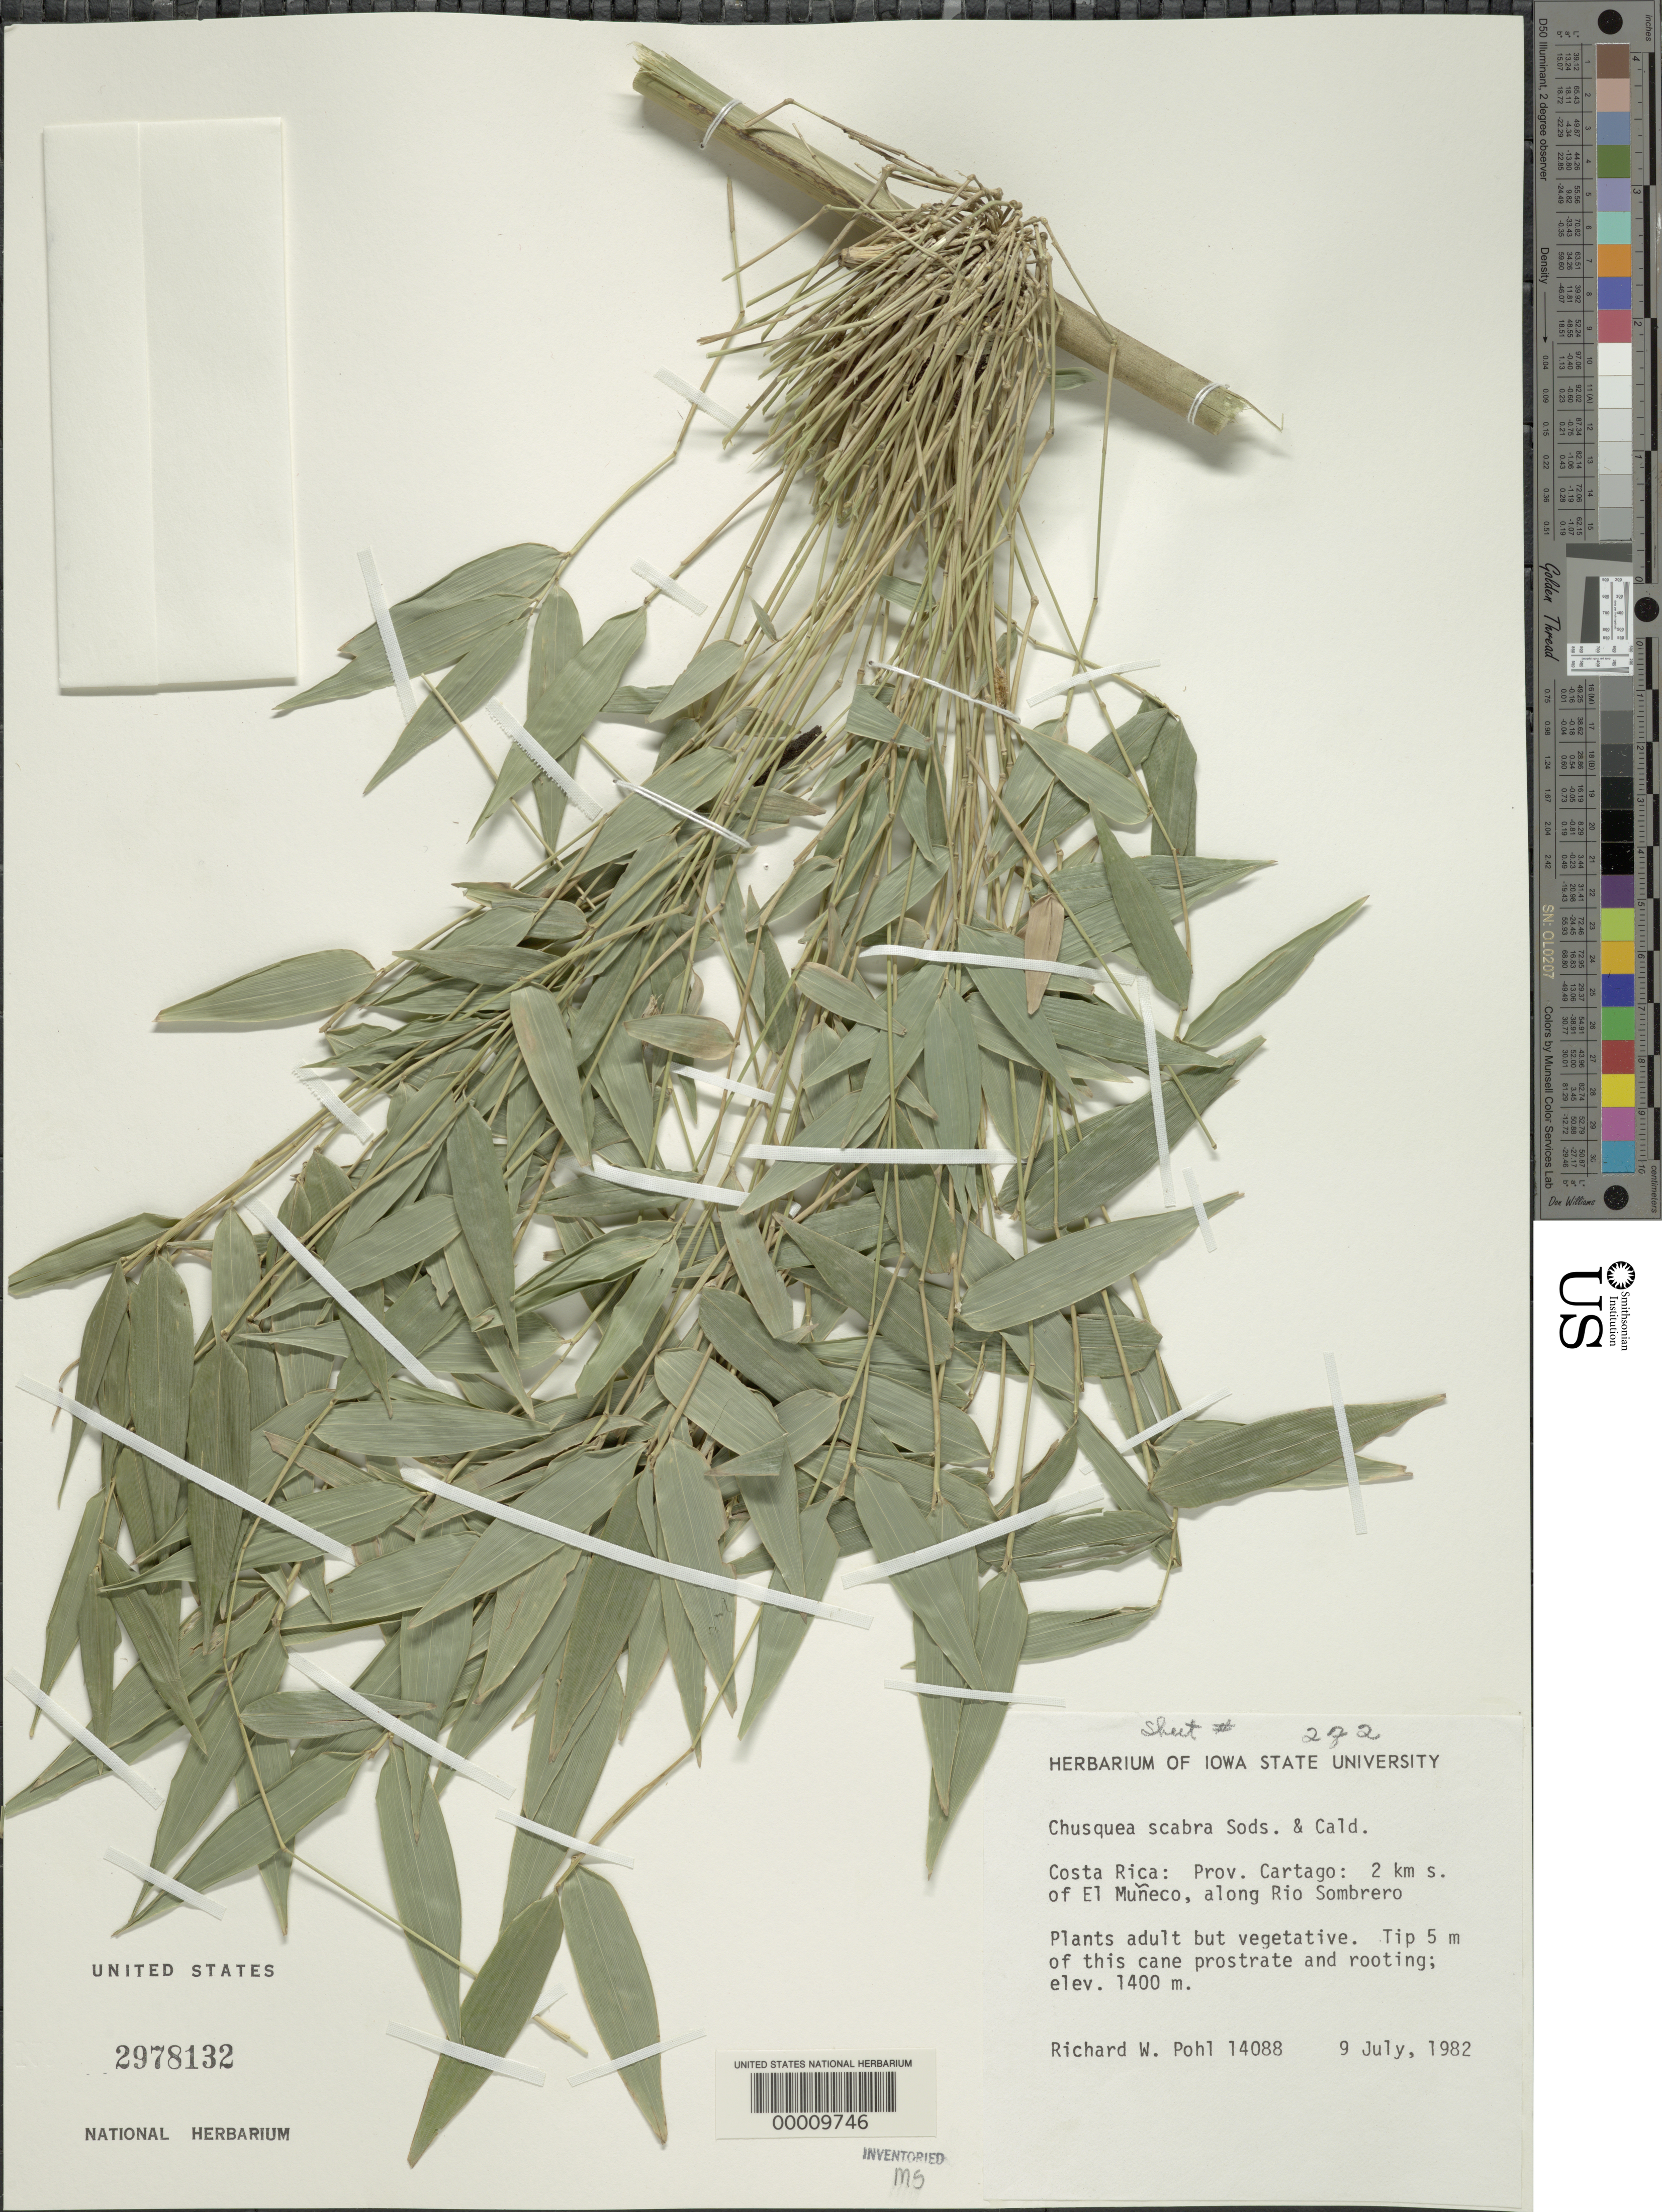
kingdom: Plantae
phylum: Tracheophyta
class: Liliopsida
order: Poales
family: Poaceae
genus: Chusquea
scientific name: Chusquea scabra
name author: Soderstr. & C. E. Calderón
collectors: R. W. Pohl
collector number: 14088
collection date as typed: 09 Jul 1982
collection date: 1982-07-09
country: Costa Rica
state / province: Cartago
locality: El Muneco, Rio Sombrero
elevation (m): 1400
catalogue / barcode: US 2978132